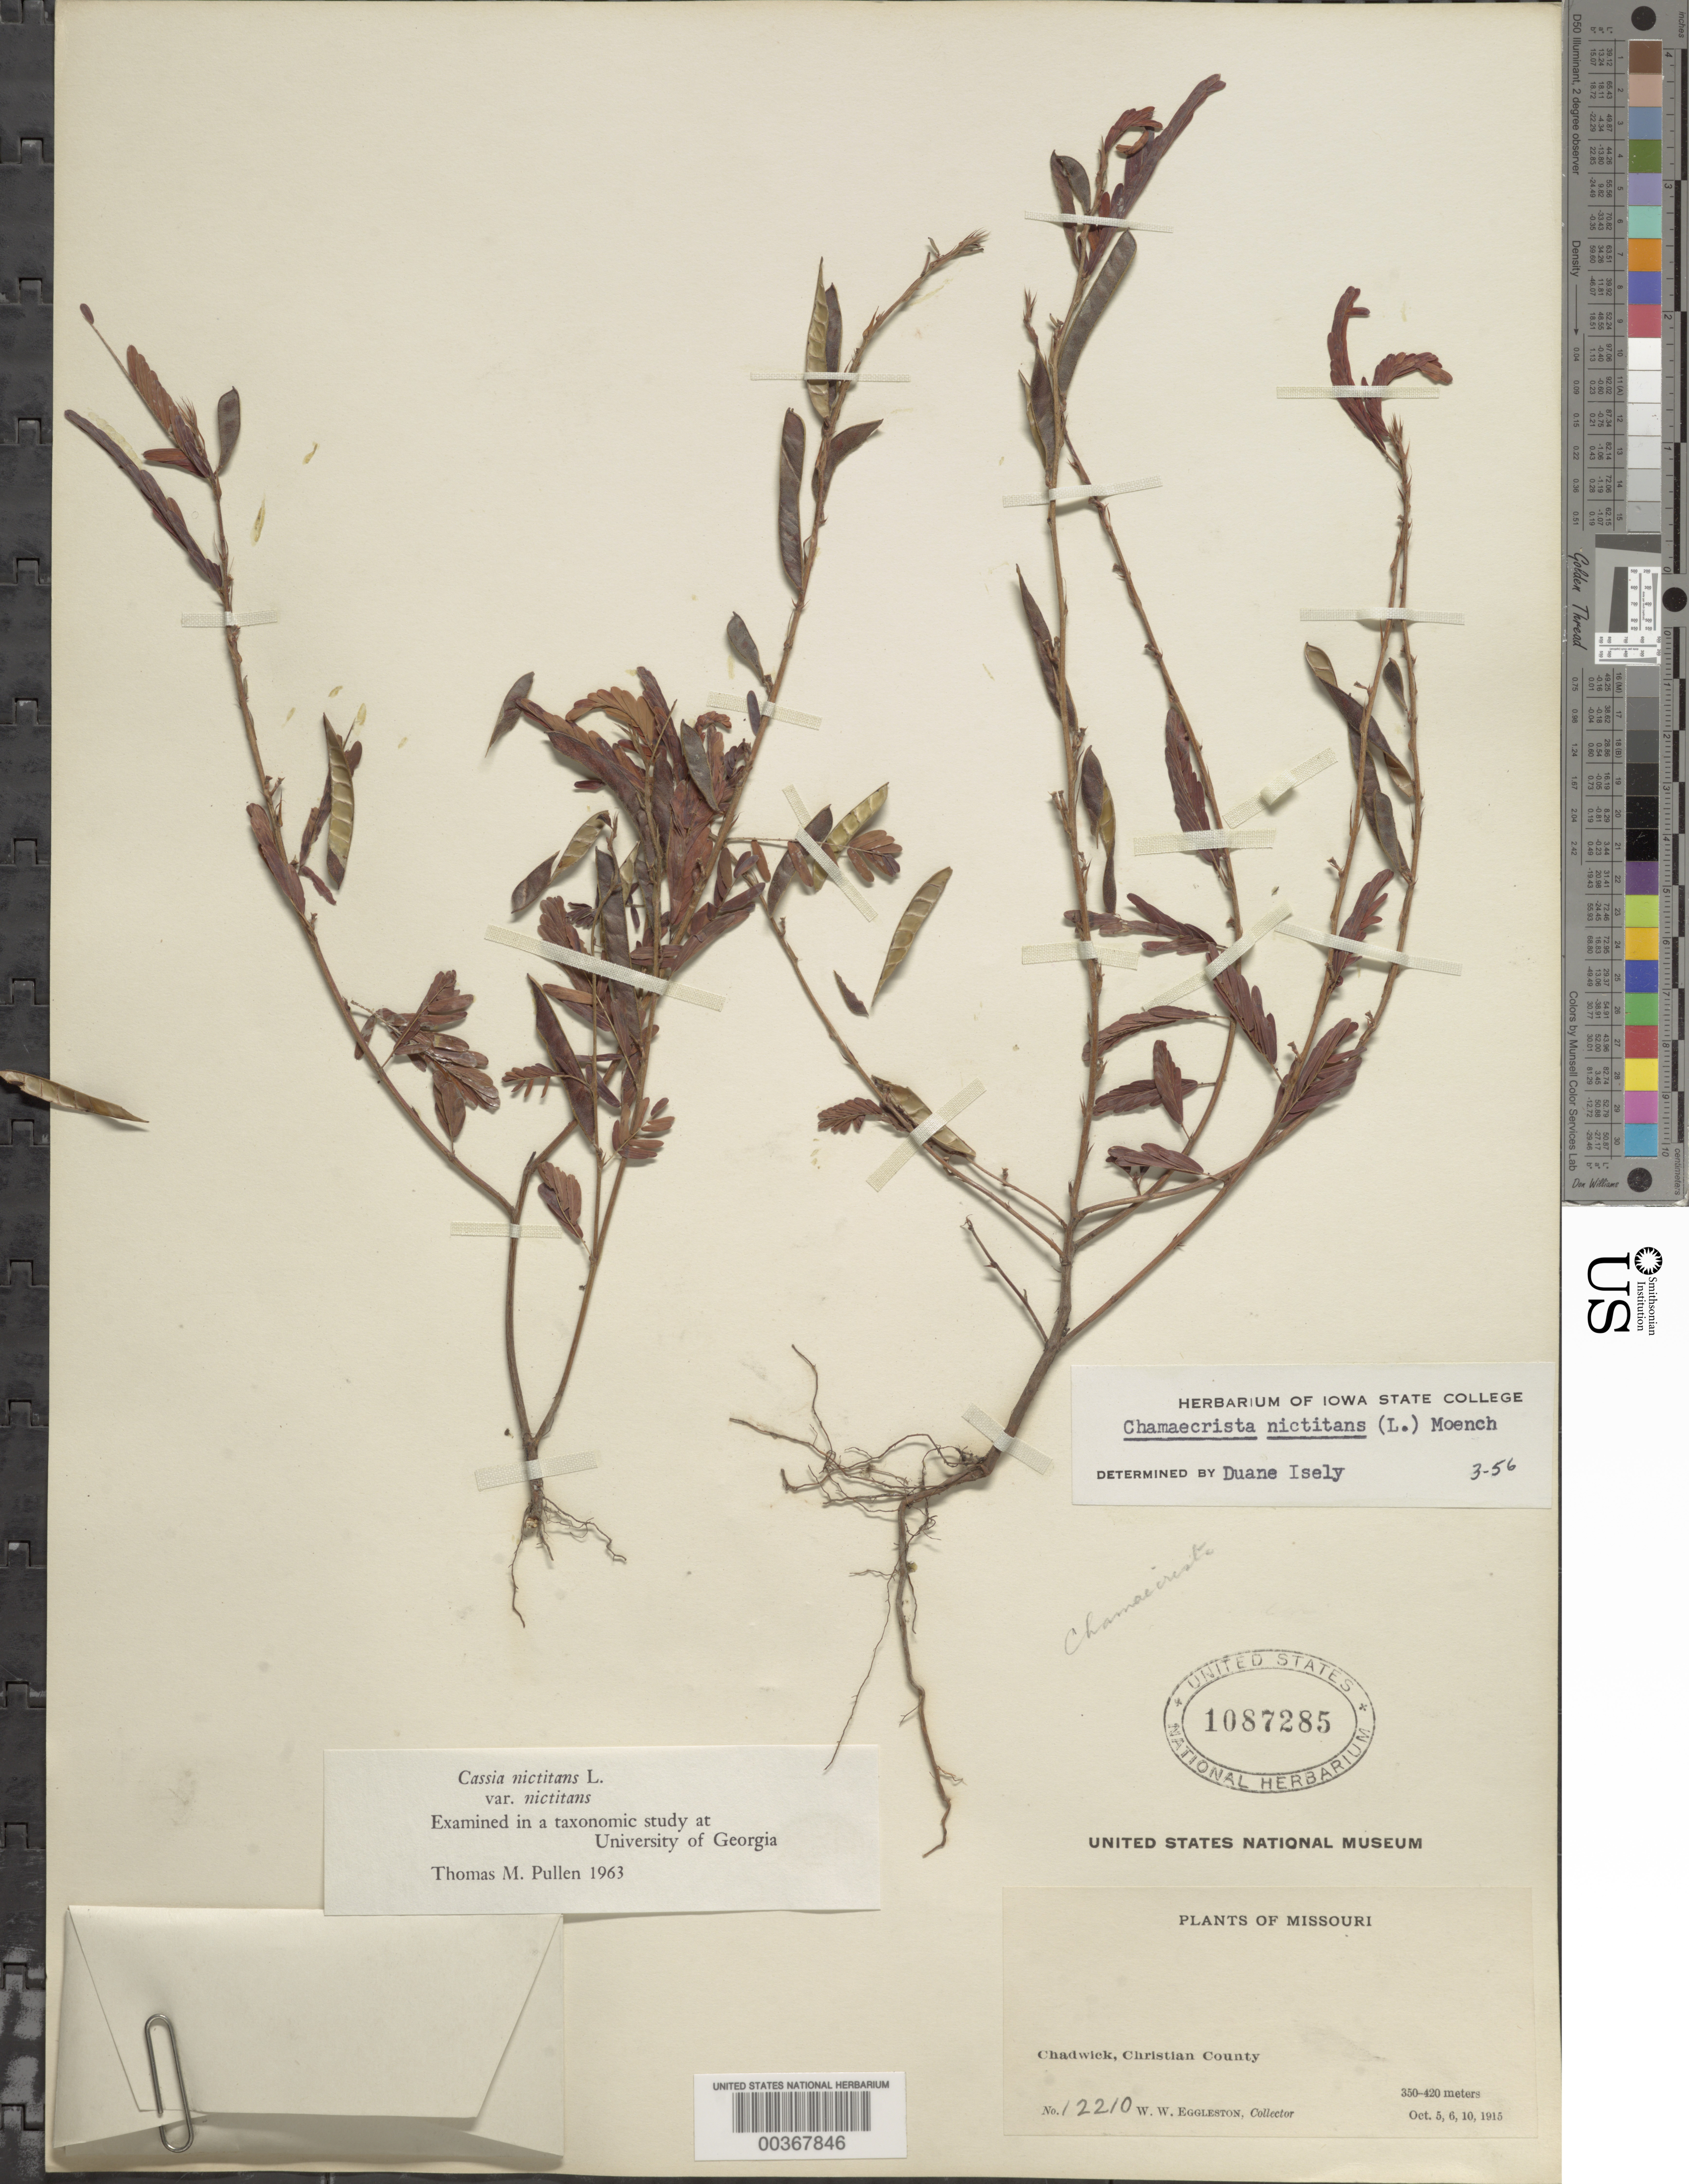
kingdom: Plantae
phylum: Tracheophyta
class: Magnoliopsida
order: Fabales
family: Fabaceae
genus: Chamaecrista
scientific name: Chamaecrista nictitans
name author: (L.) Moench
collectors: W. W. Eggleston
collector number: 12210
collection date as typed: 05 Oct 1915 to 10 Oct 1915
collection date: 1915-10-05/1915-10-10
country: United States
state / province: Missouri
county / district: Christian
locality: Chadwick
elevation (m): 350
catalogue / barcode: US 1087285